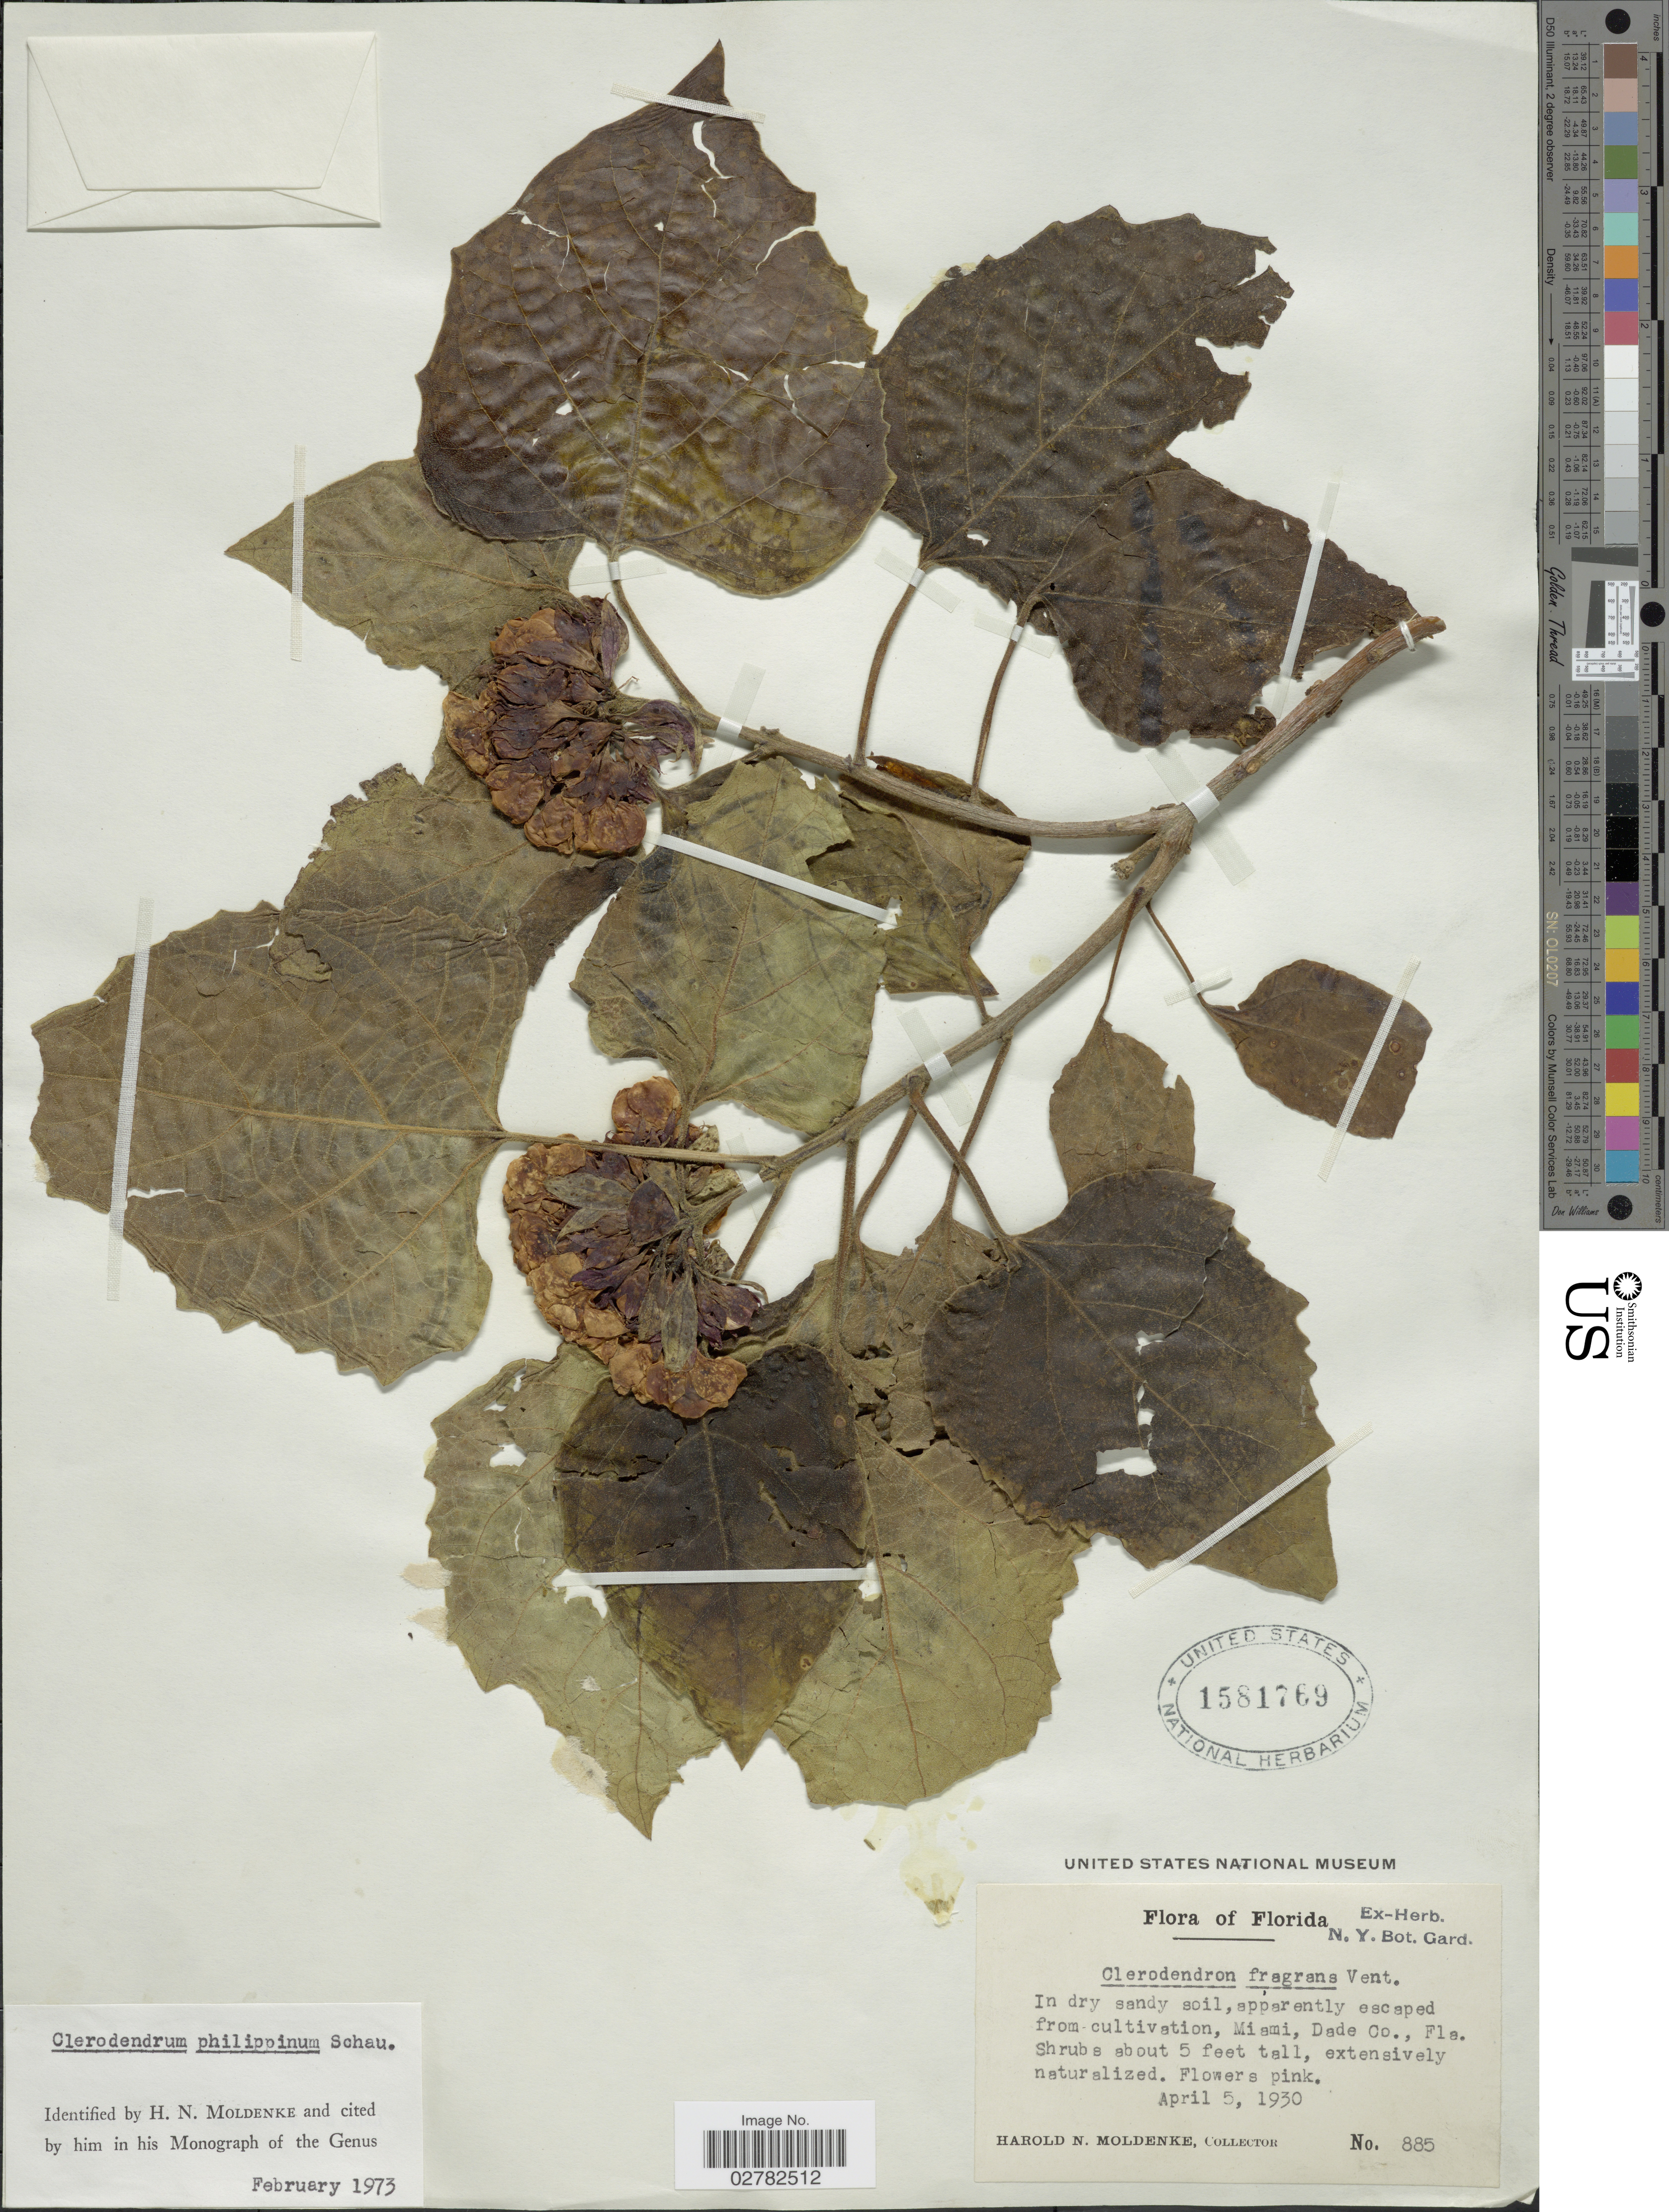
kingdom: Plantae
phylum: Tracheophyta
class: Magnoliopsida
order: Lamiales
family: Lamiaceae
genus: Clerodendrum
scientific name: Clerodendrum philippinum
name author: Schauer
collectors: H. N. Moldenke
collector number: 885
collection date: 1930-04-05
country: United States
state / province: Florida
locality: Miami, Dade Co.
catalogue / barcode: US 1581769